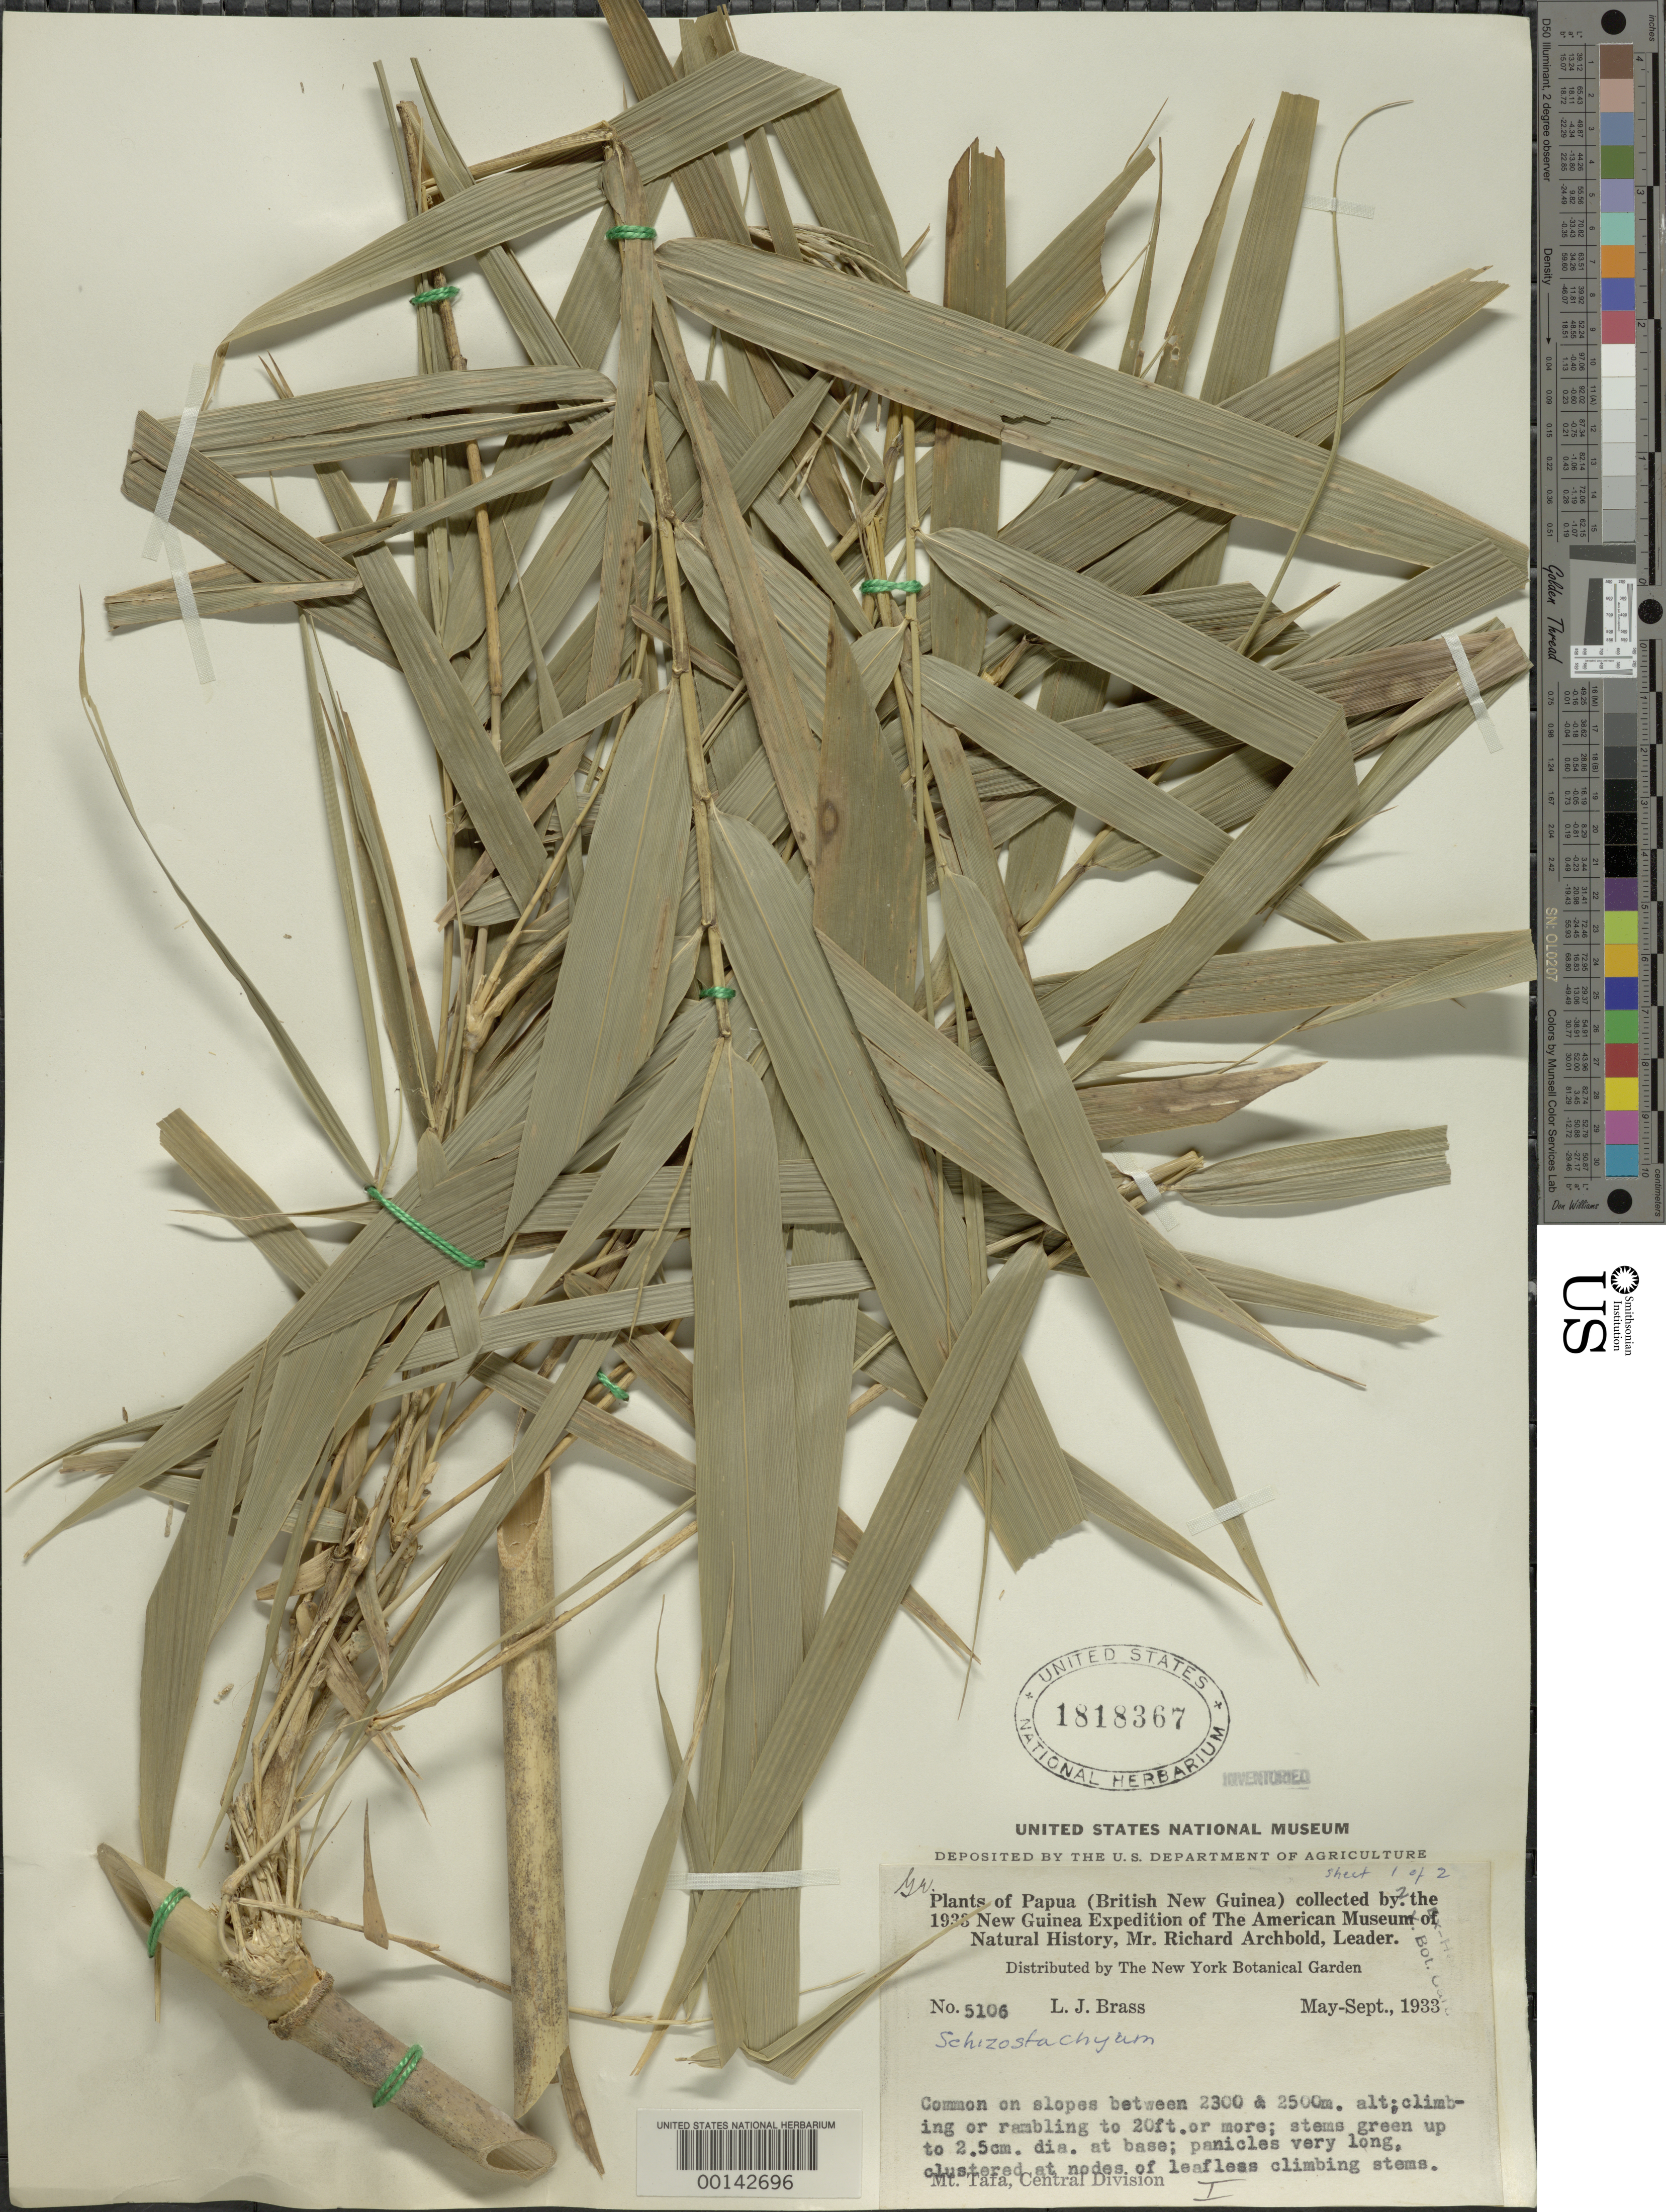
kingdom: Plantae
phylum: Tracheophyta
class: Liliopsida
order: Poales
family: Poaceae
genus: Schizostachyum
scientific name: Schizostachyum sp.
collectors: L. J. Brass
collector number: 5106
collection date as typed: May 1933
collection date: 1933-05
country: Papua New Guinea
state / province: Central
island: New Guinea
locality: Mt. tafa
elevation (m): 2300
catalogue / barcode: US 1818367